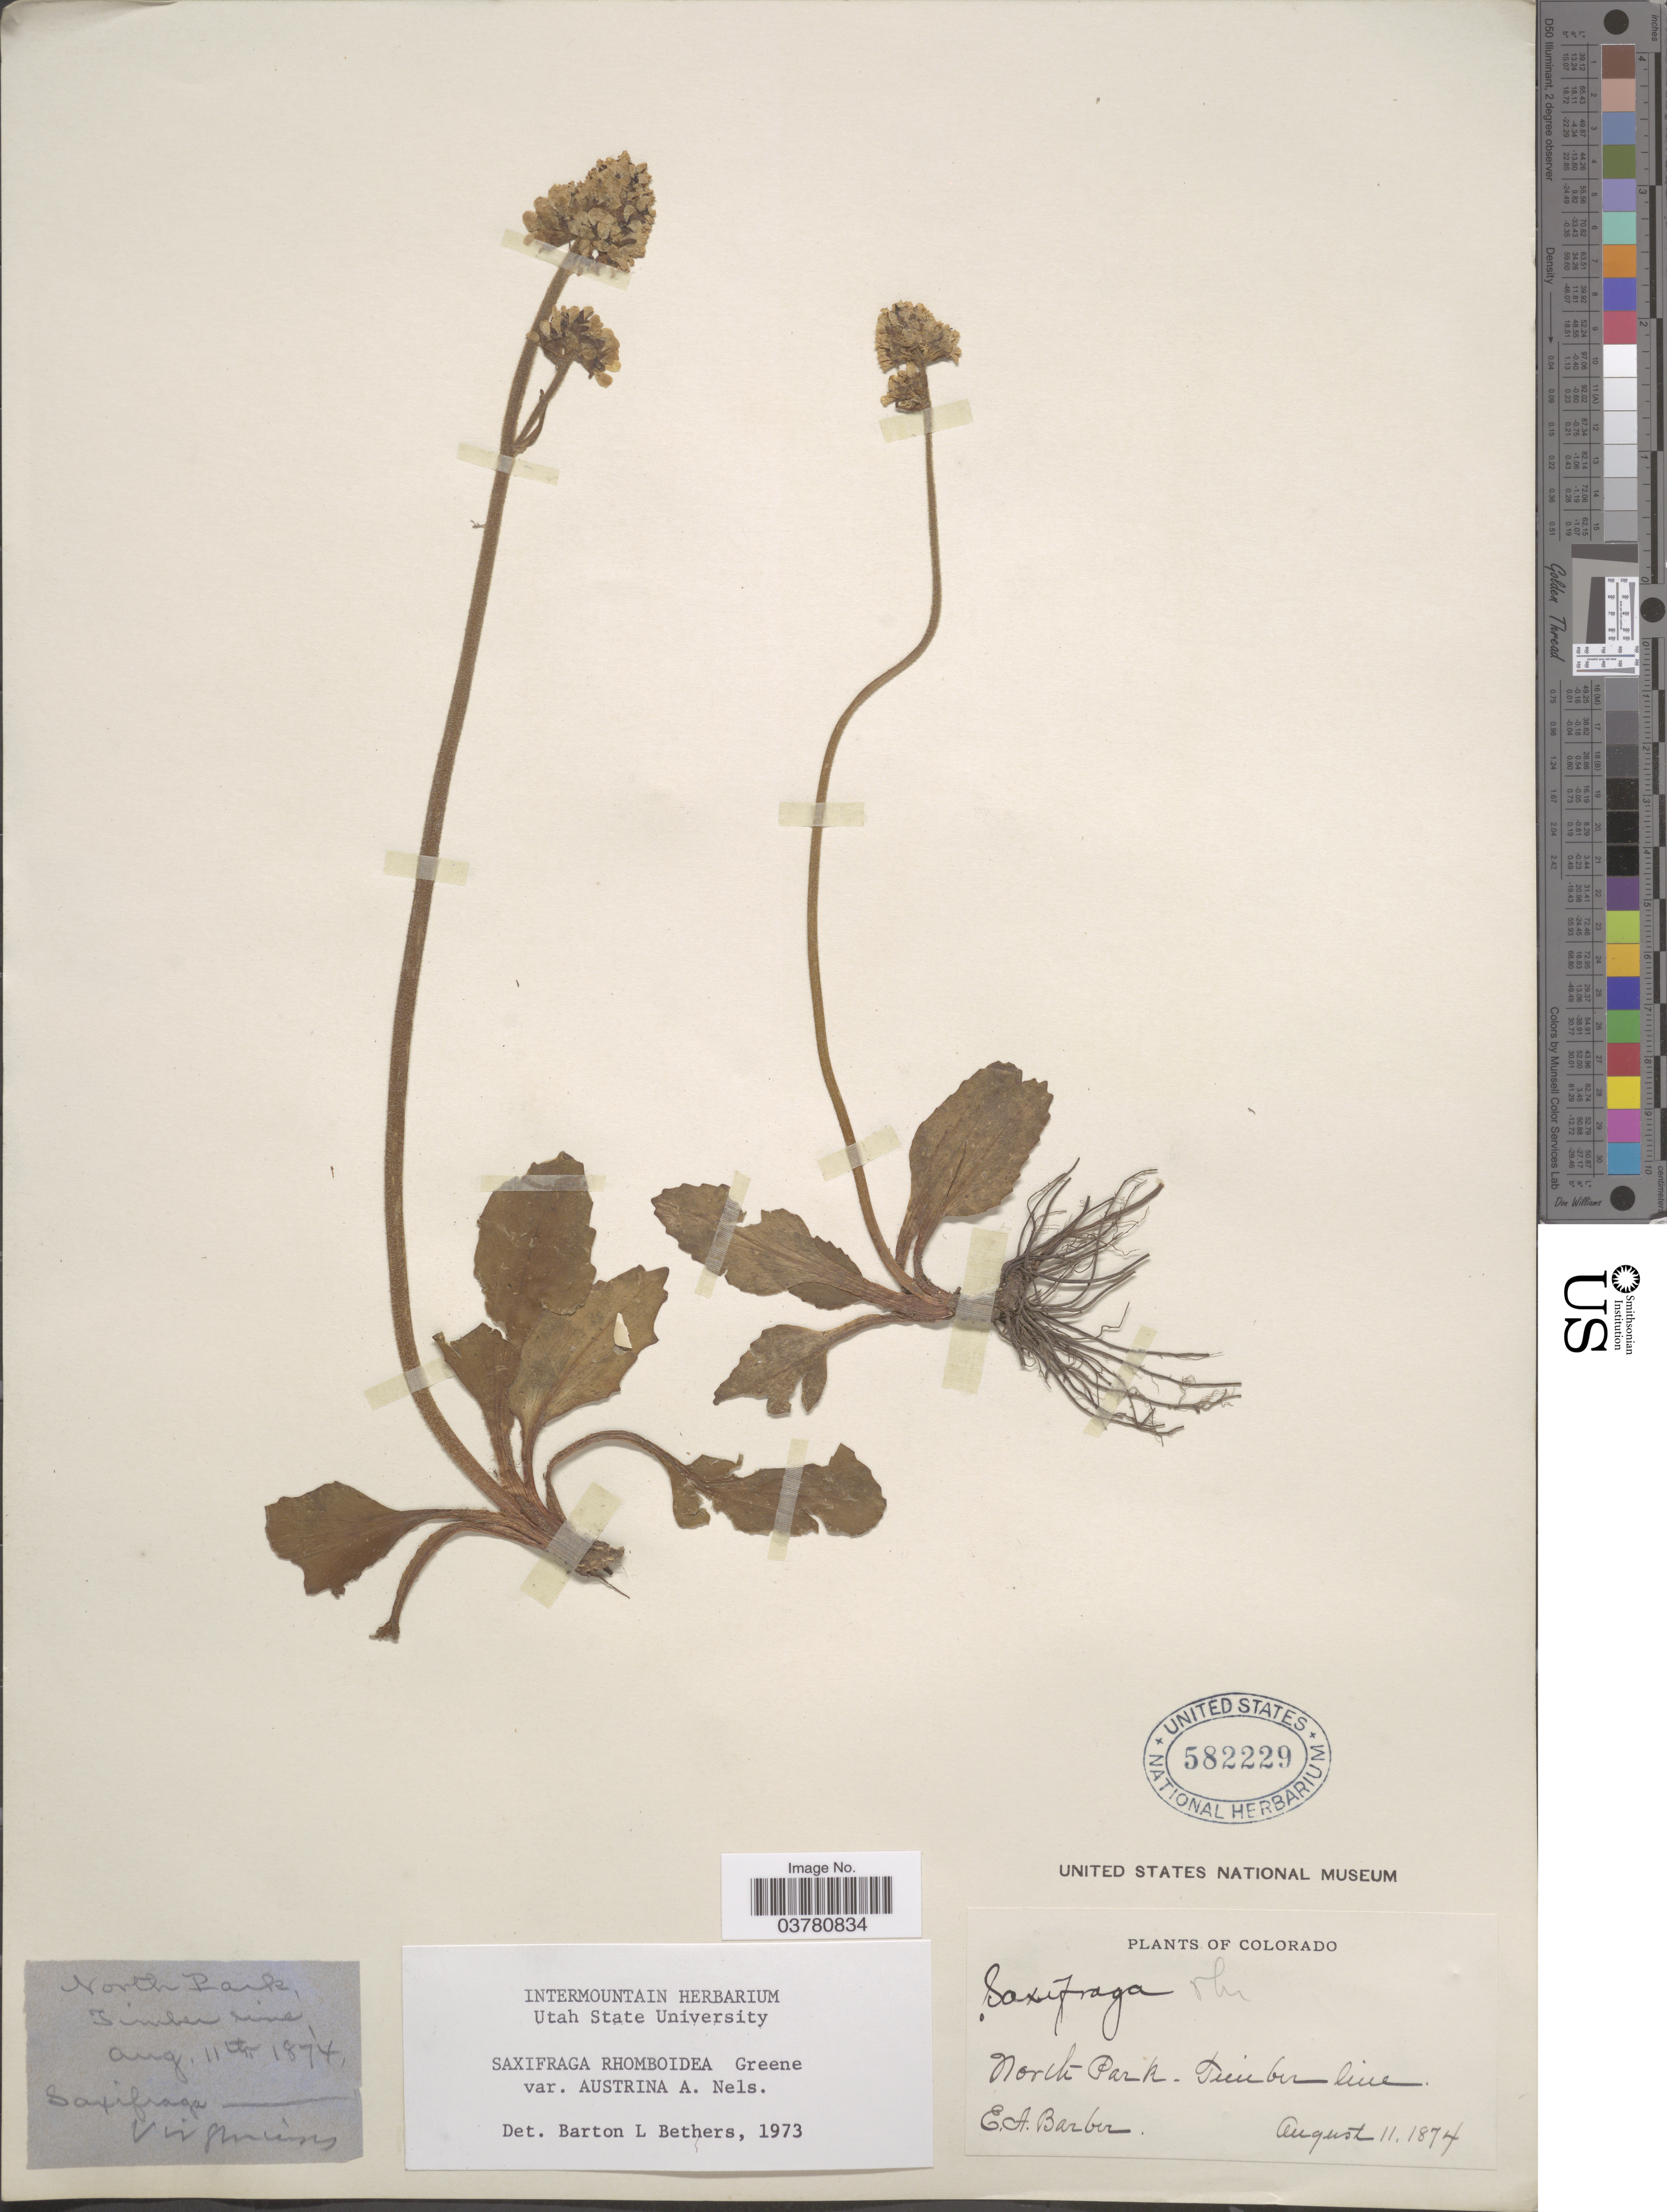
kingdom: Plantae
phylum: Tracheophyta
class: Magnoliopsida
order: Saxifragales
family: Saxifragaceae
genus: Micranthes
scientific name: Micranthes rhomboidea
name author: (Greene) Small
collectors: E. Barber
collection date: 1874-08-11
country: United States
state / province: Colorado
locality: North Park. Timber line.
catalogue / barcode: US 582229